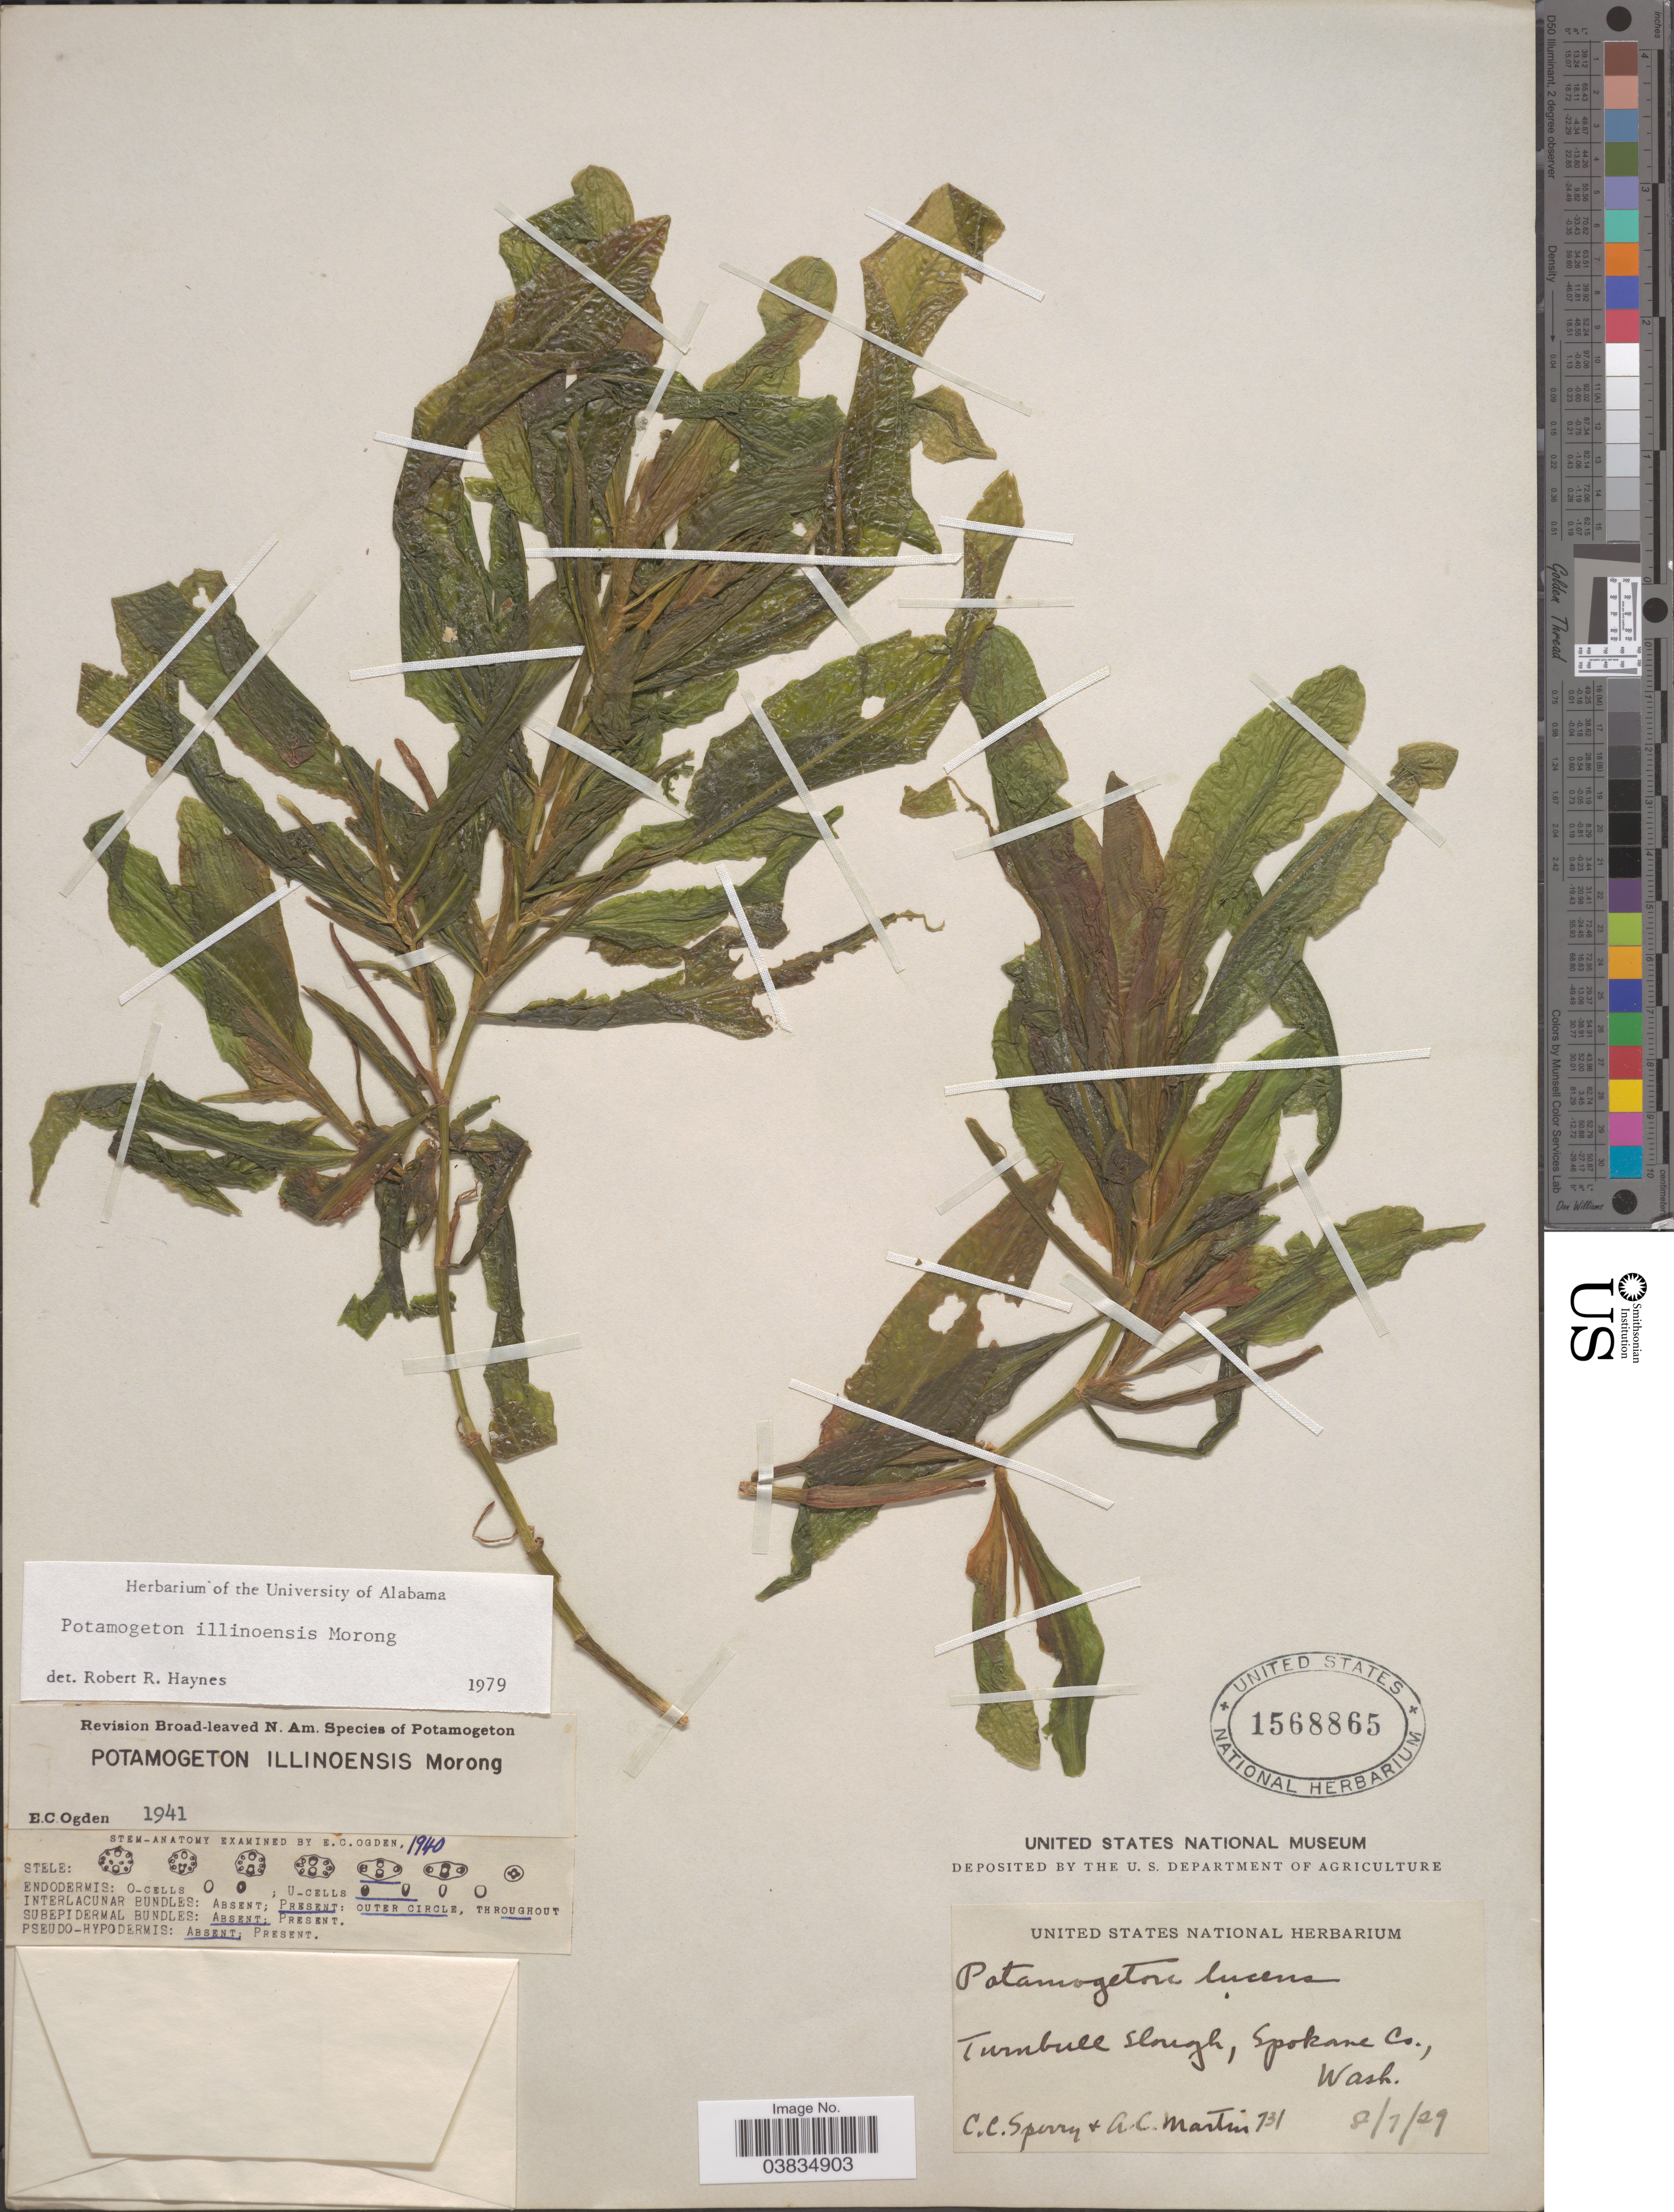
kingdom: Plantae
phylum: Tracheophyta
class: Liliopsida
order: Alismatales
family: Potamogetonaceae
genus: Potamogeton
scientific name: Potamogeton illinoensis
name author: Morong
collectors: C. C. Sperry & A. C. Martin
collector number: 131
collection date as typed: Transcribed d/m/y: 7/8/29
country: United States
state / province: Washington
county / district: Spokane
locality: Turnbull slough, Spokane Co.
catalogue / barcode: US 1568865